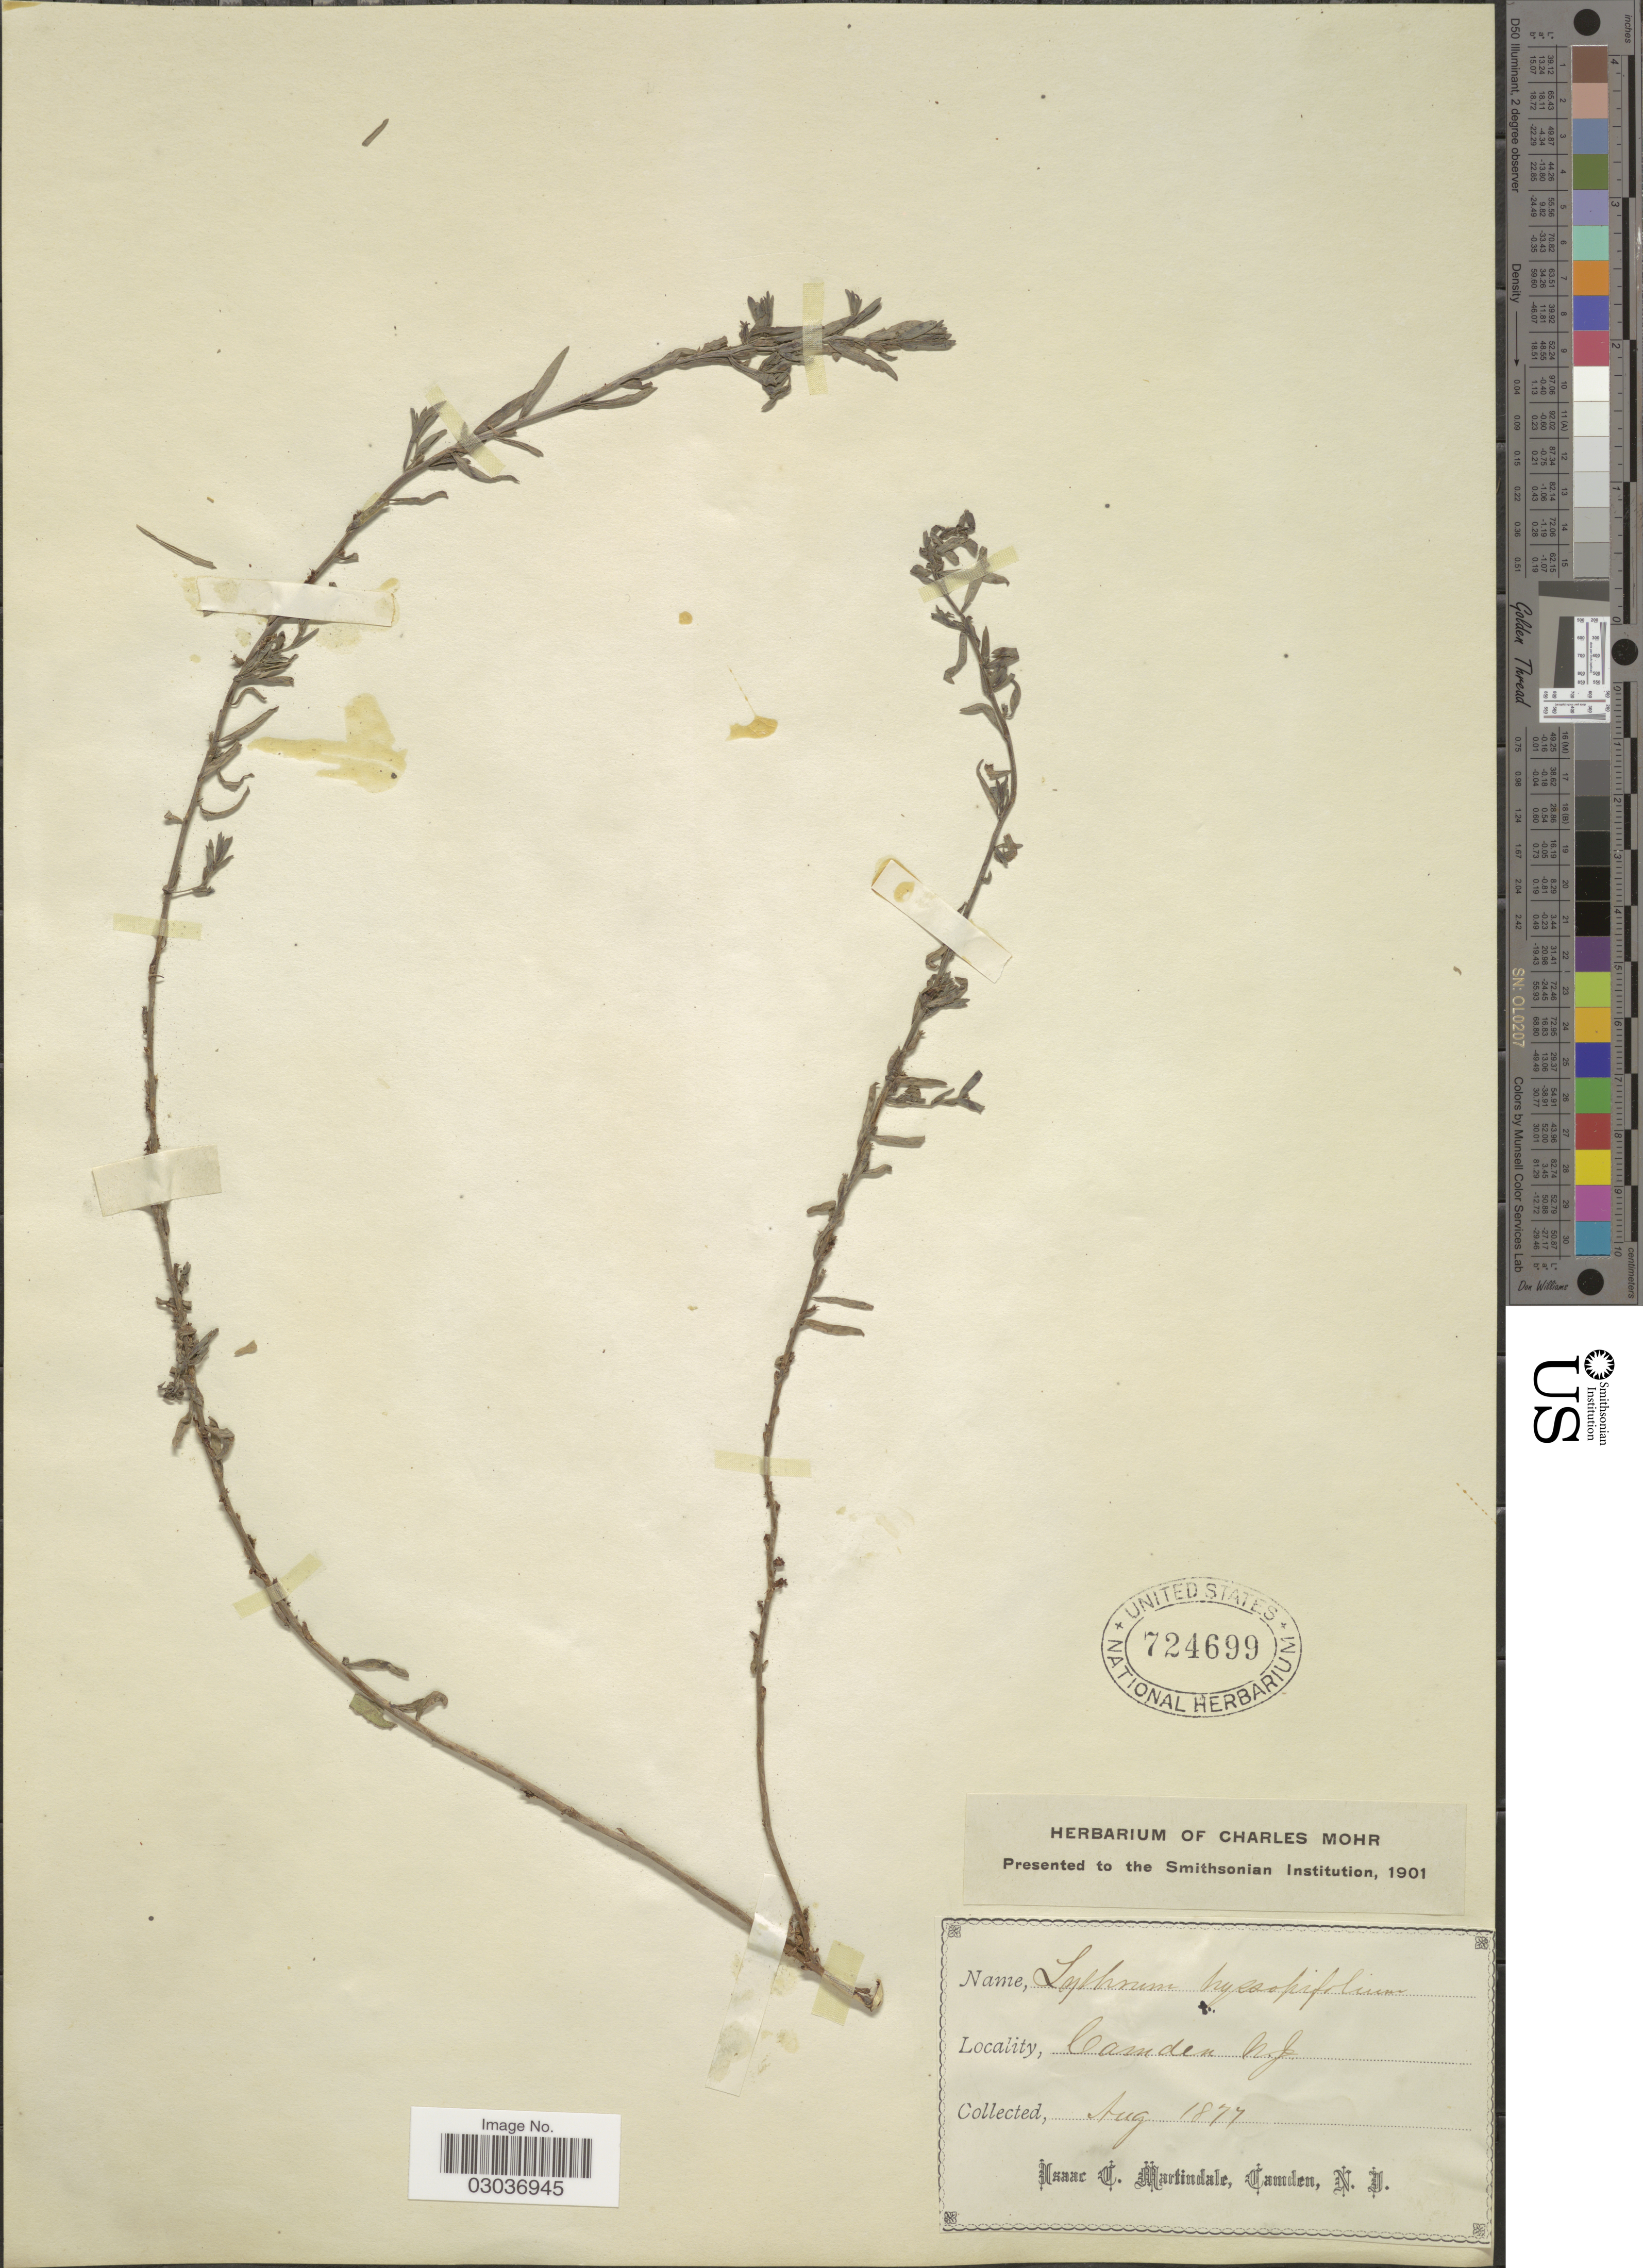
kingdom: Plantae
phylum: Tracheophyta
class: Magnoliopsida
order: Myrtales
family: Lythraceae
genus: Lythrum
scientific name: Lythrum hyssopifolia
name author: L.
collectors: I. C. Martindale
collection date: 1877-08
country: United States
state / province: New Jersey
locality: Camden.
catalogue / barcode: US 724699